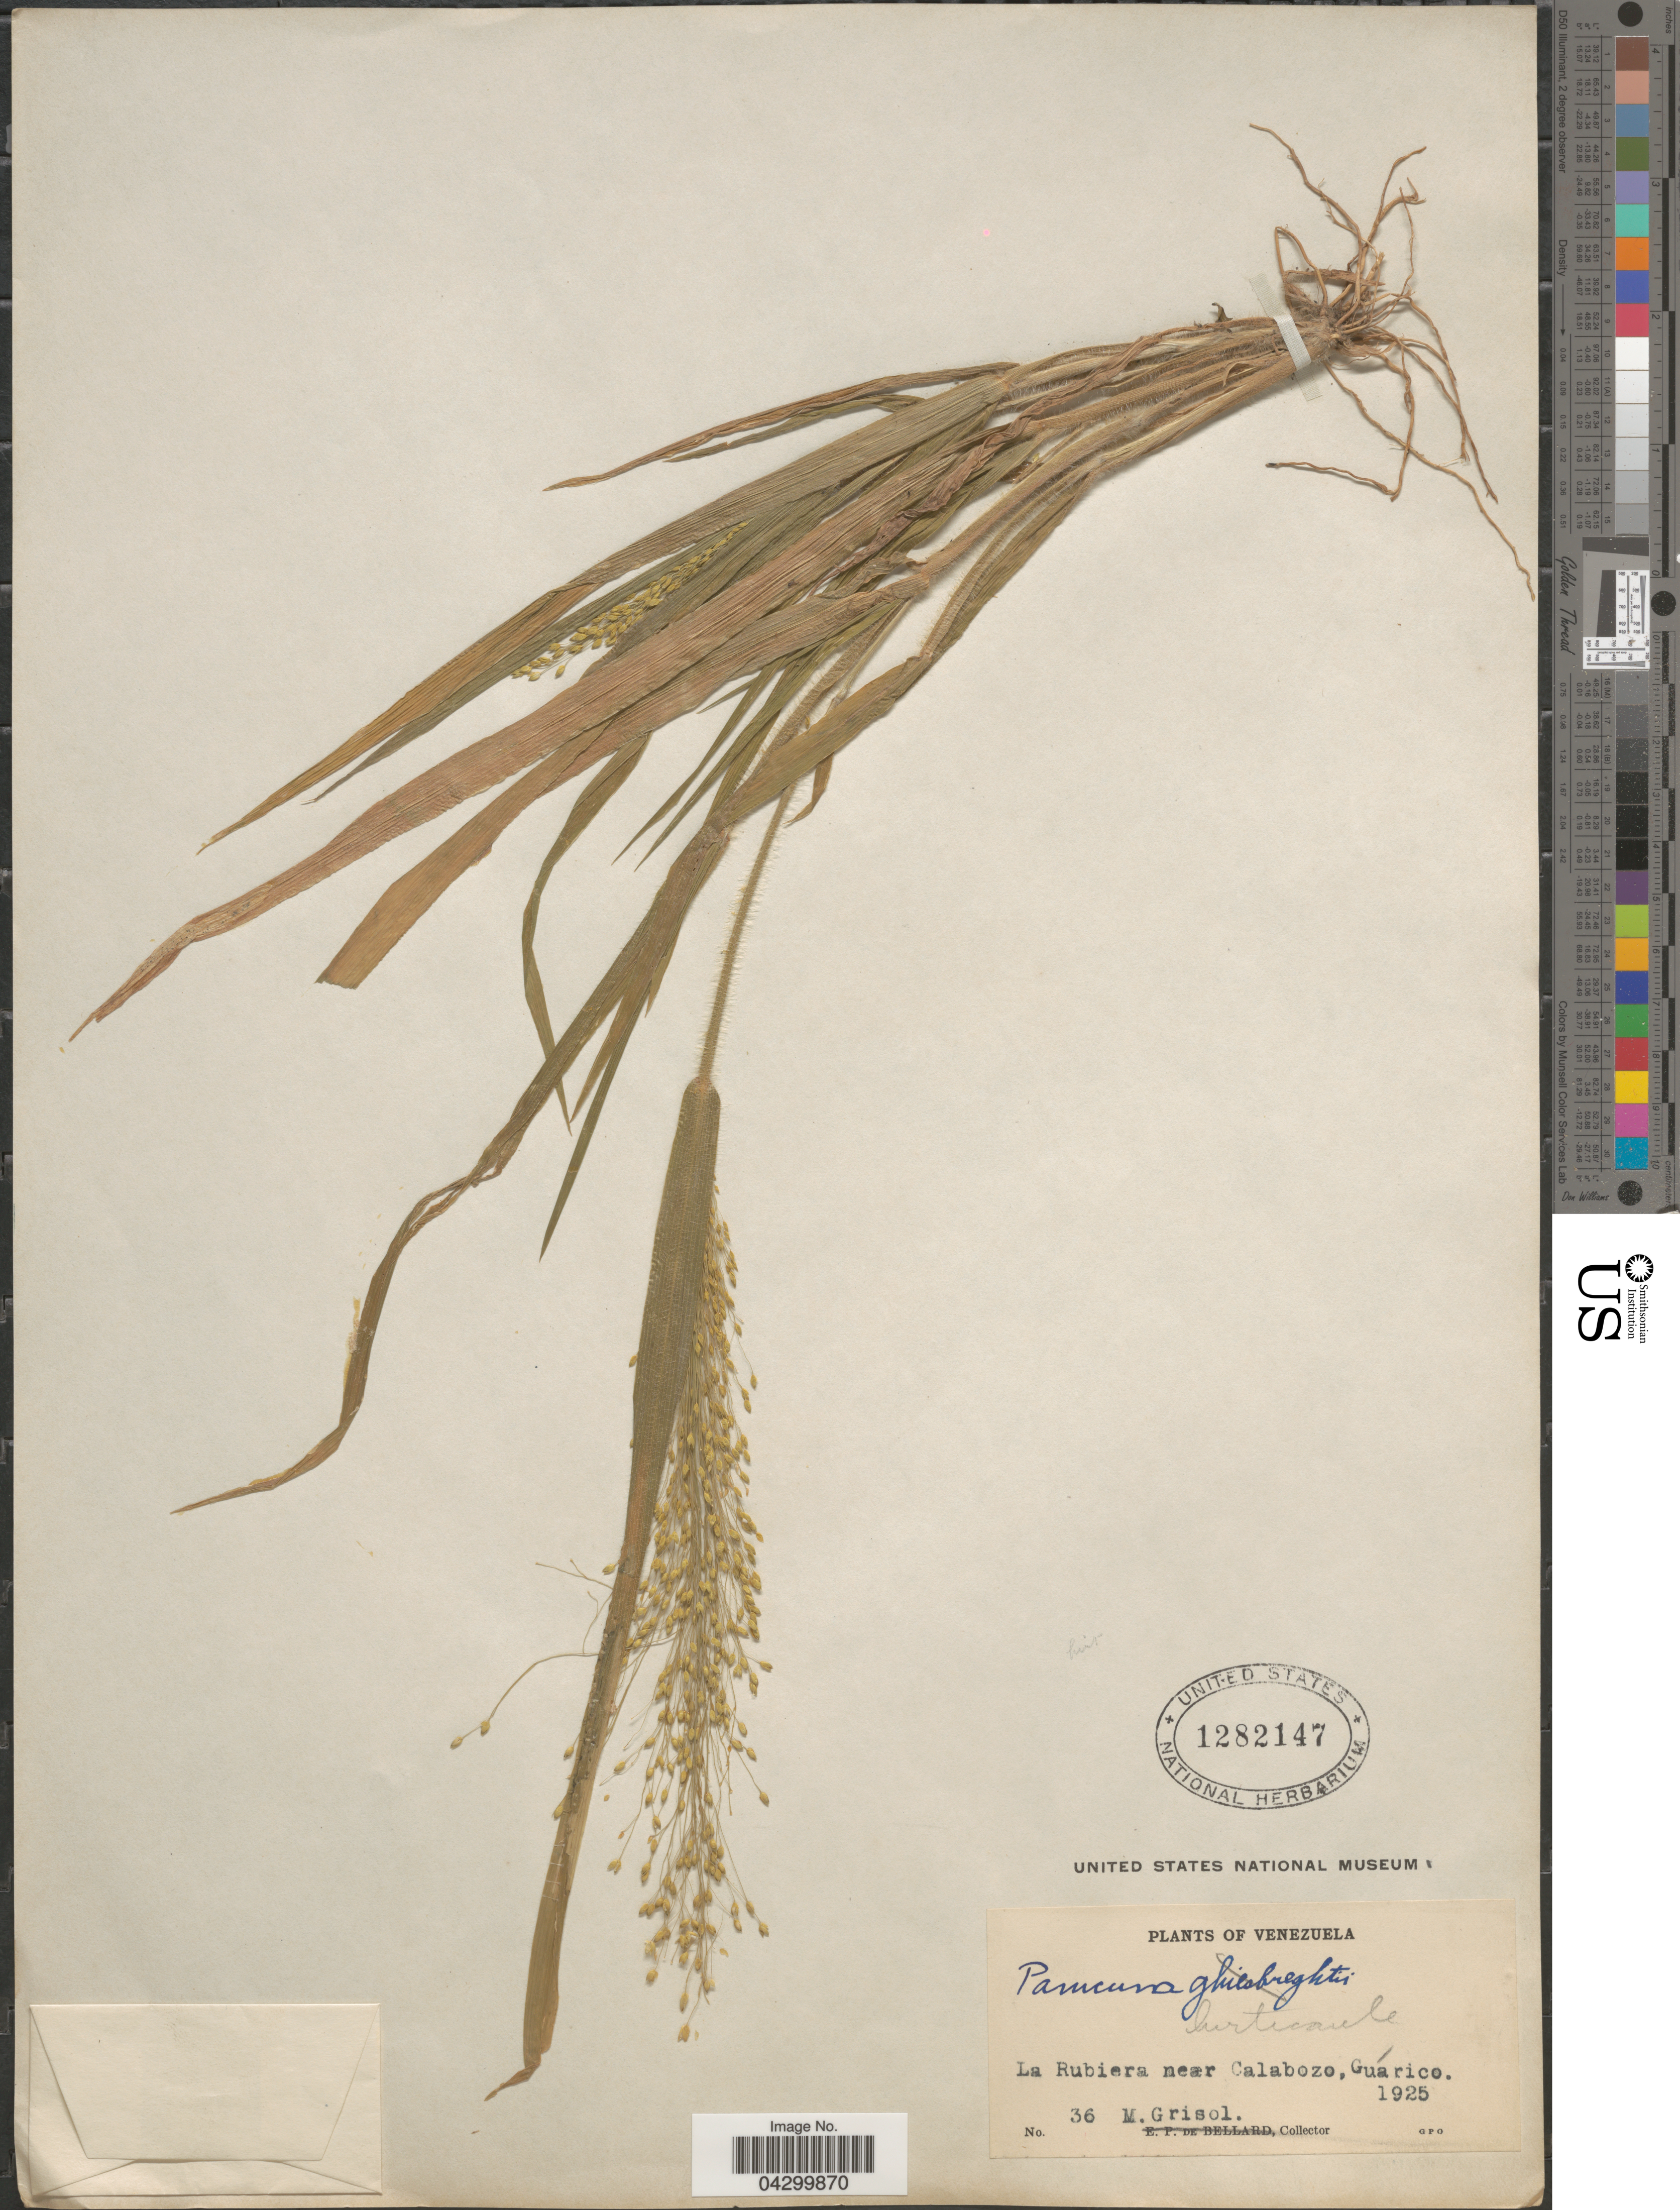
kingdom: Plantae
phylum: Tracheophyta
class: Liliopsida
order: Poales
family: Poaceae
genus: Panicum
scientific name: Panicum hirticaule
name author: J. Presl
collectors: M. Grisol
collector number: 36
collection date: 1925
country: Venezuela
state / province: Guarico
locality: La Rubiera near Calabozo, Guárico.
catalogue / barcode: US 1282147